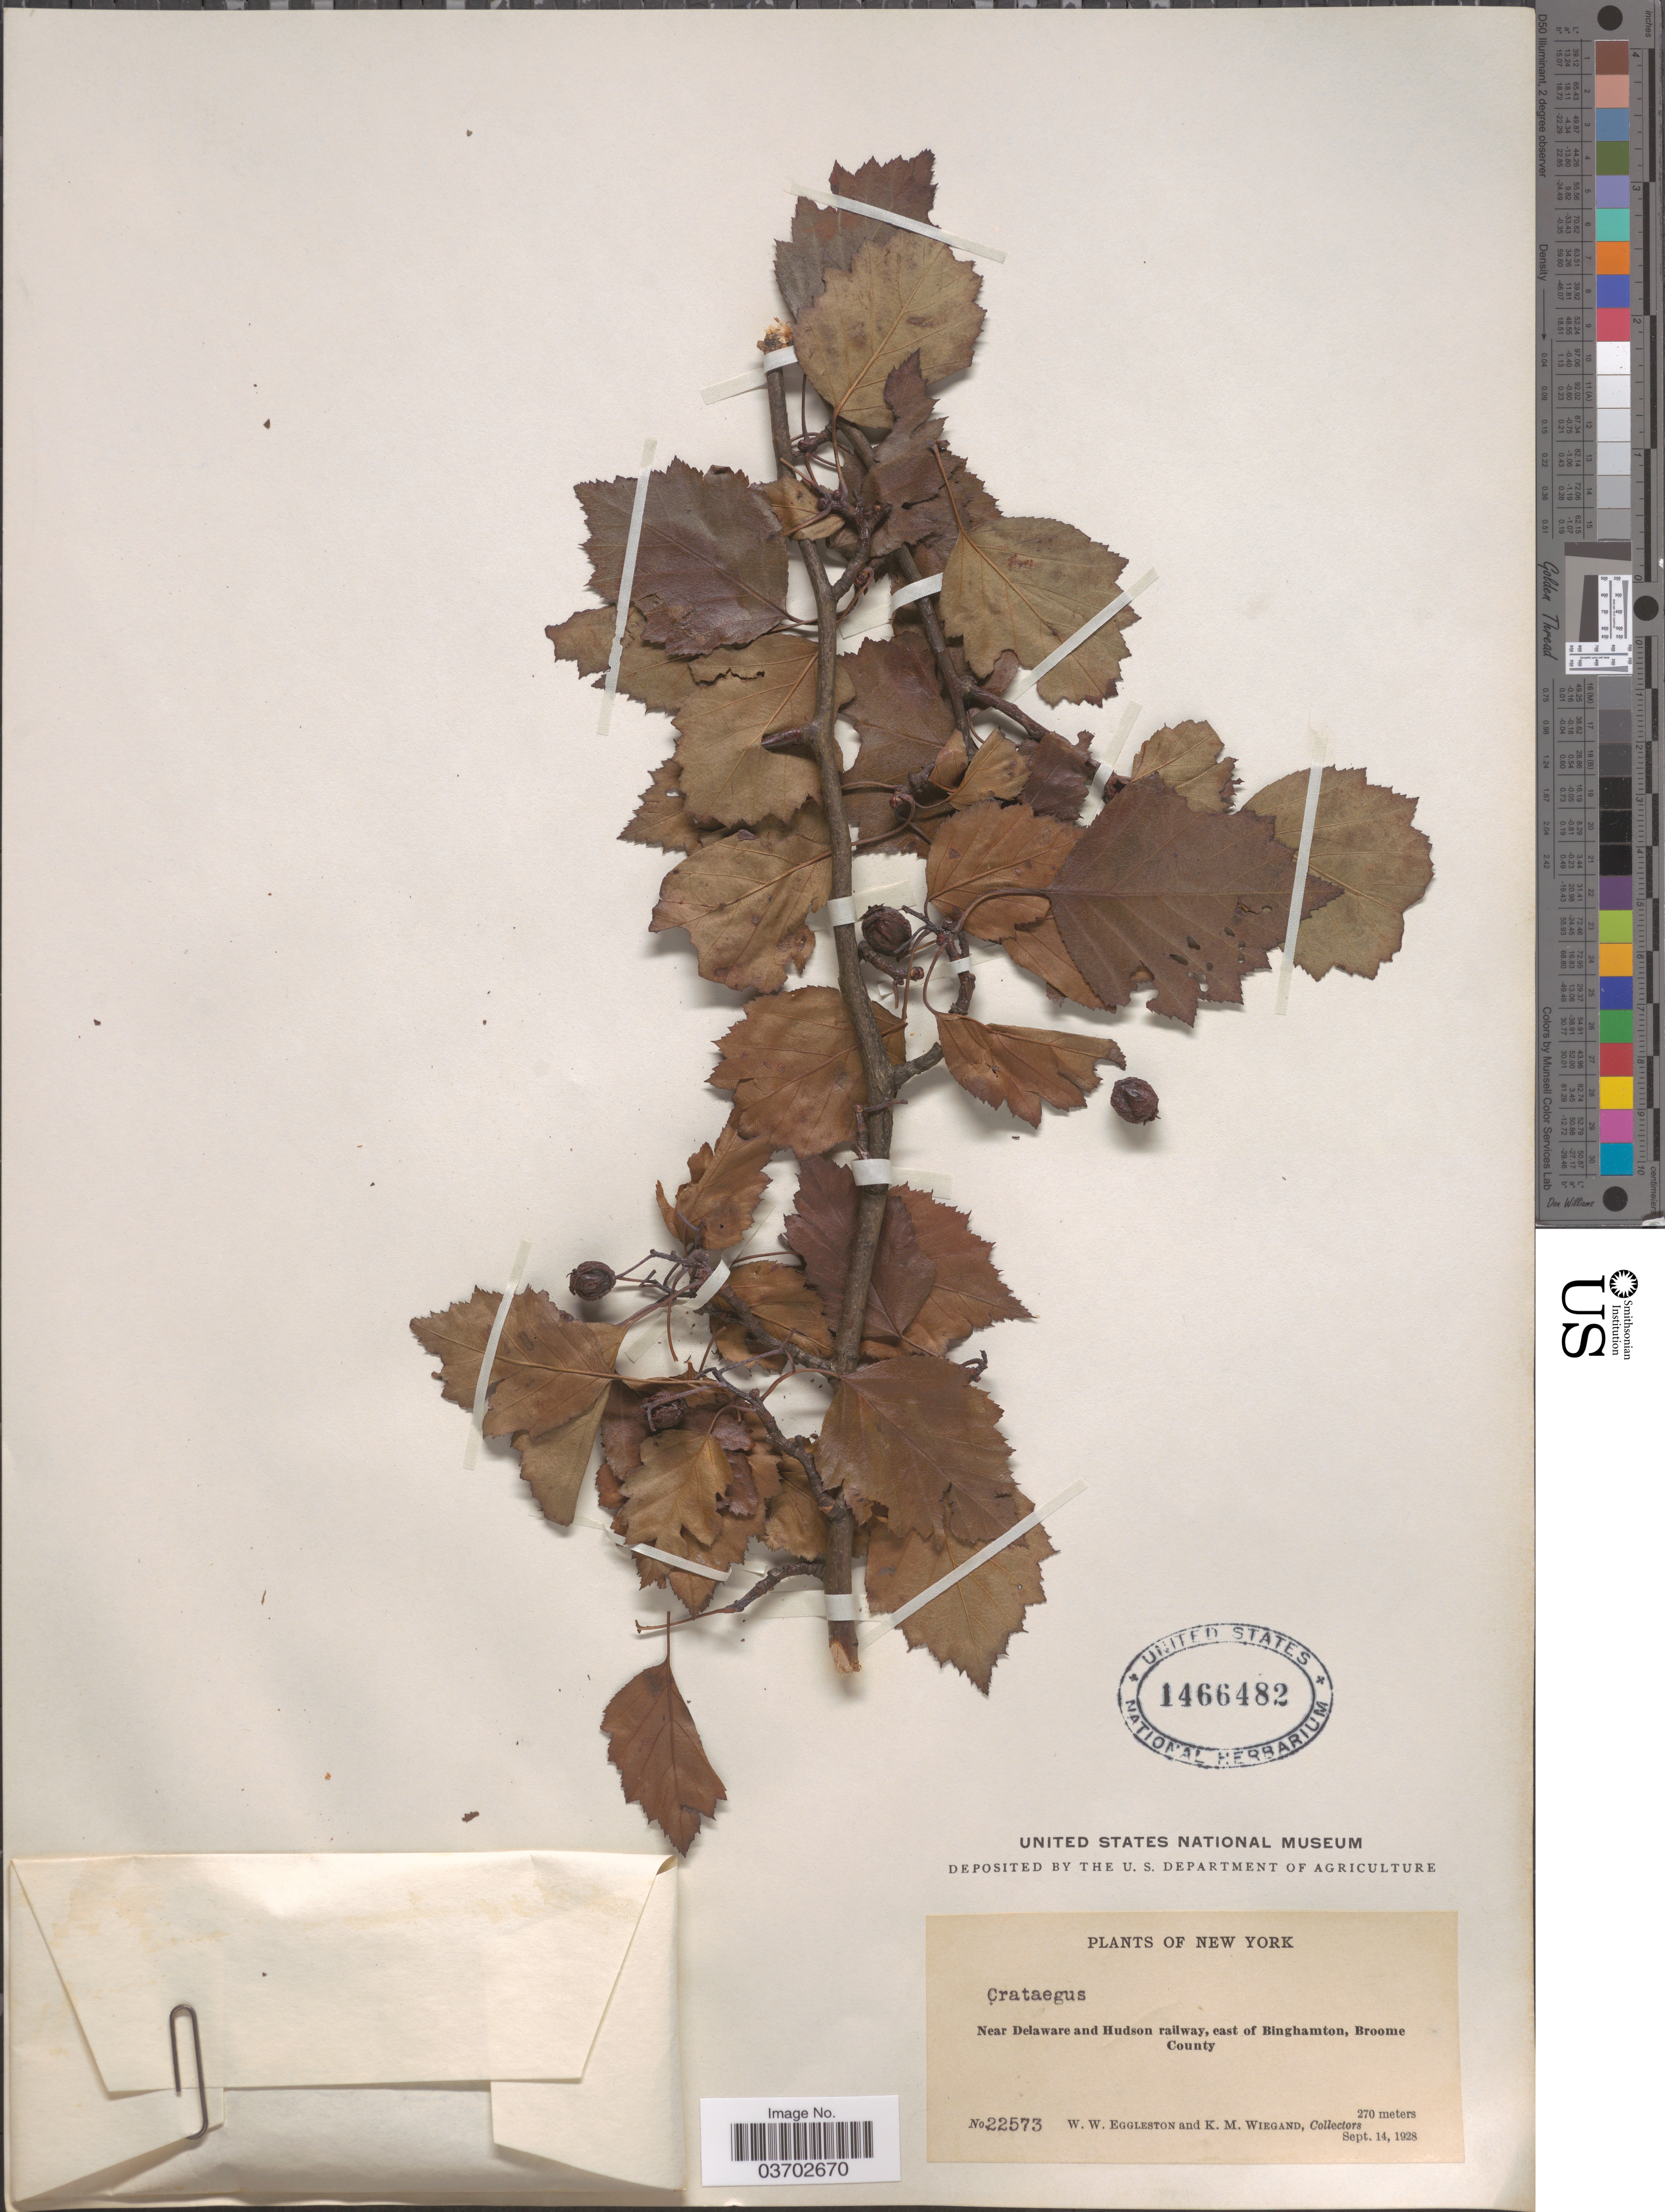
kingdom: Plantae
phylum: Tracheophyta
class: Magnoliopsida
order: Rosales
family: Rosaceae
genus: Crataegus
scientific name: Crataegus sp.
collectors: W. W. Eggleston & K. M. Wiegand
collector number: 22573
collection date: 1928-09-14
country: United States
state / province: New York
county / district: Broome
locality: Near Delaware and Hudson railway, east of Binghamton, Broome County.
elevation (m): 270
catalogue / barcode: US 1466482